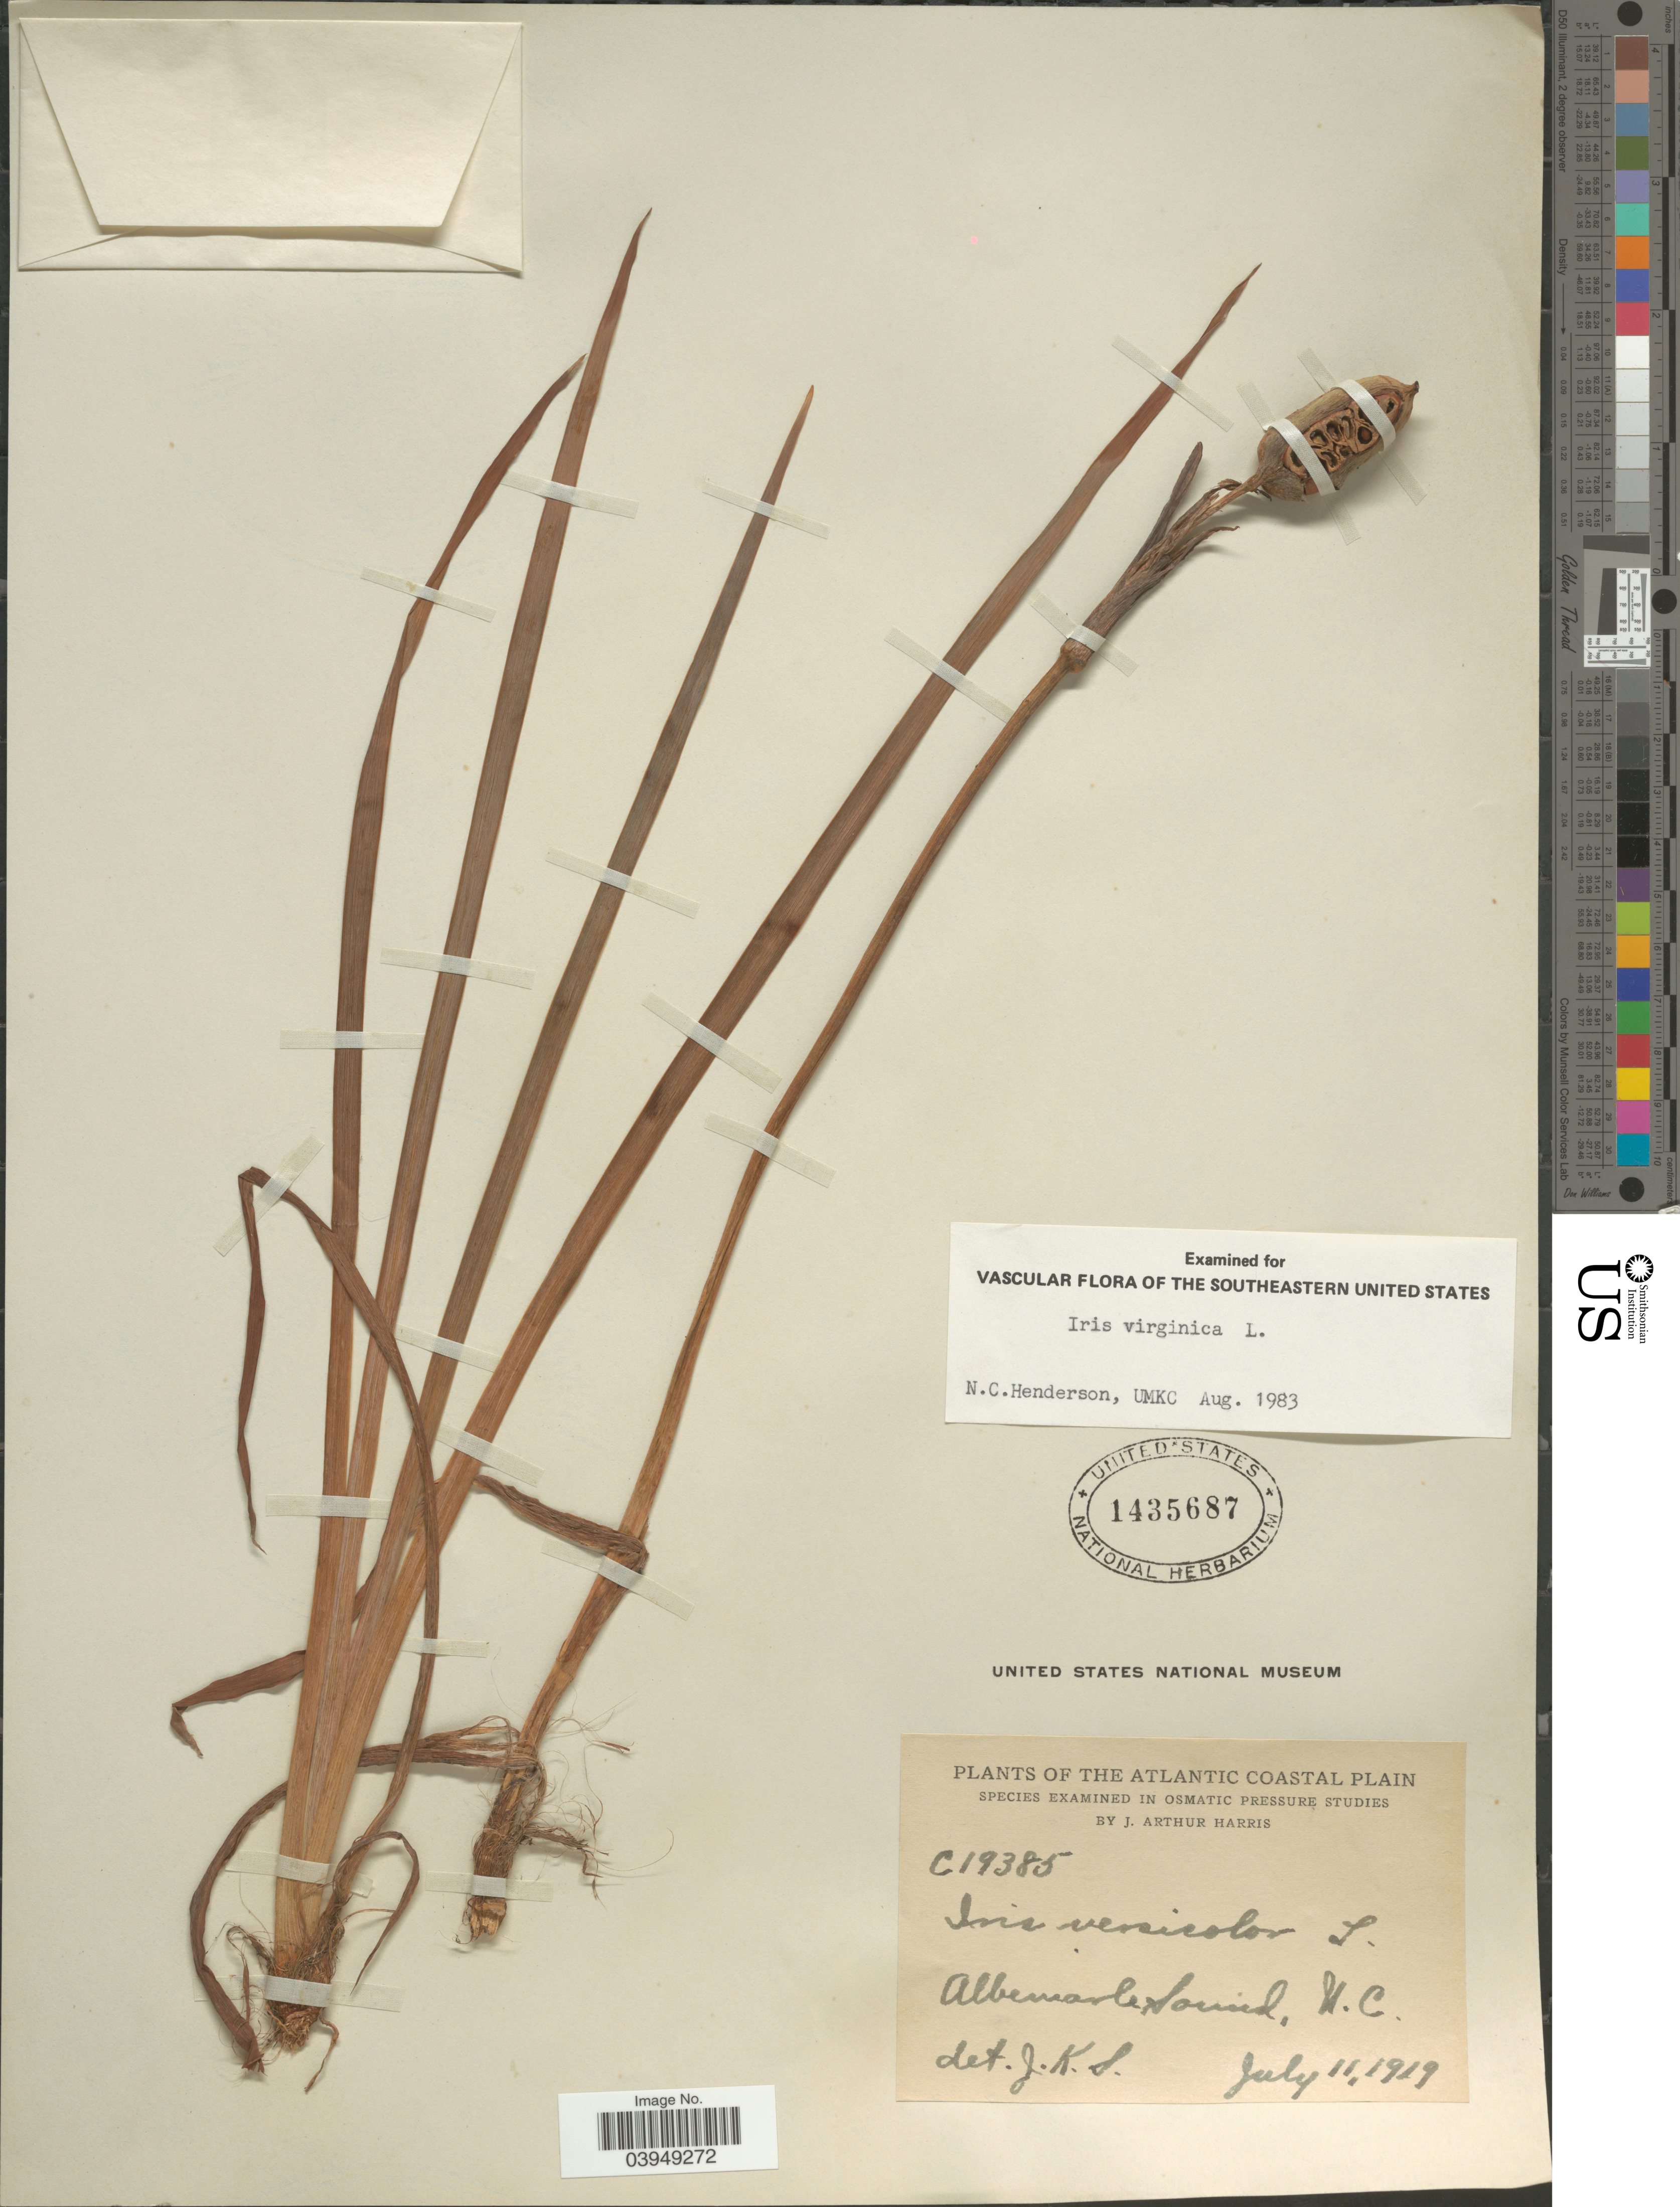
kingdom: Plantae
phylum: Tracheophyta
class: Liliopsida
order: Asparagales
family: Iridaceae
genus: Iris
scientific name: Iris virginica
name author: L.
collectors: J. A. Harris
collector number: C19385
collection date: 1919-07-11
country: United States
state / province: North Carolina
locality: The Atlantic Coastal Plain. Albemarle Sound.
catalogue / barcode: US 1435687